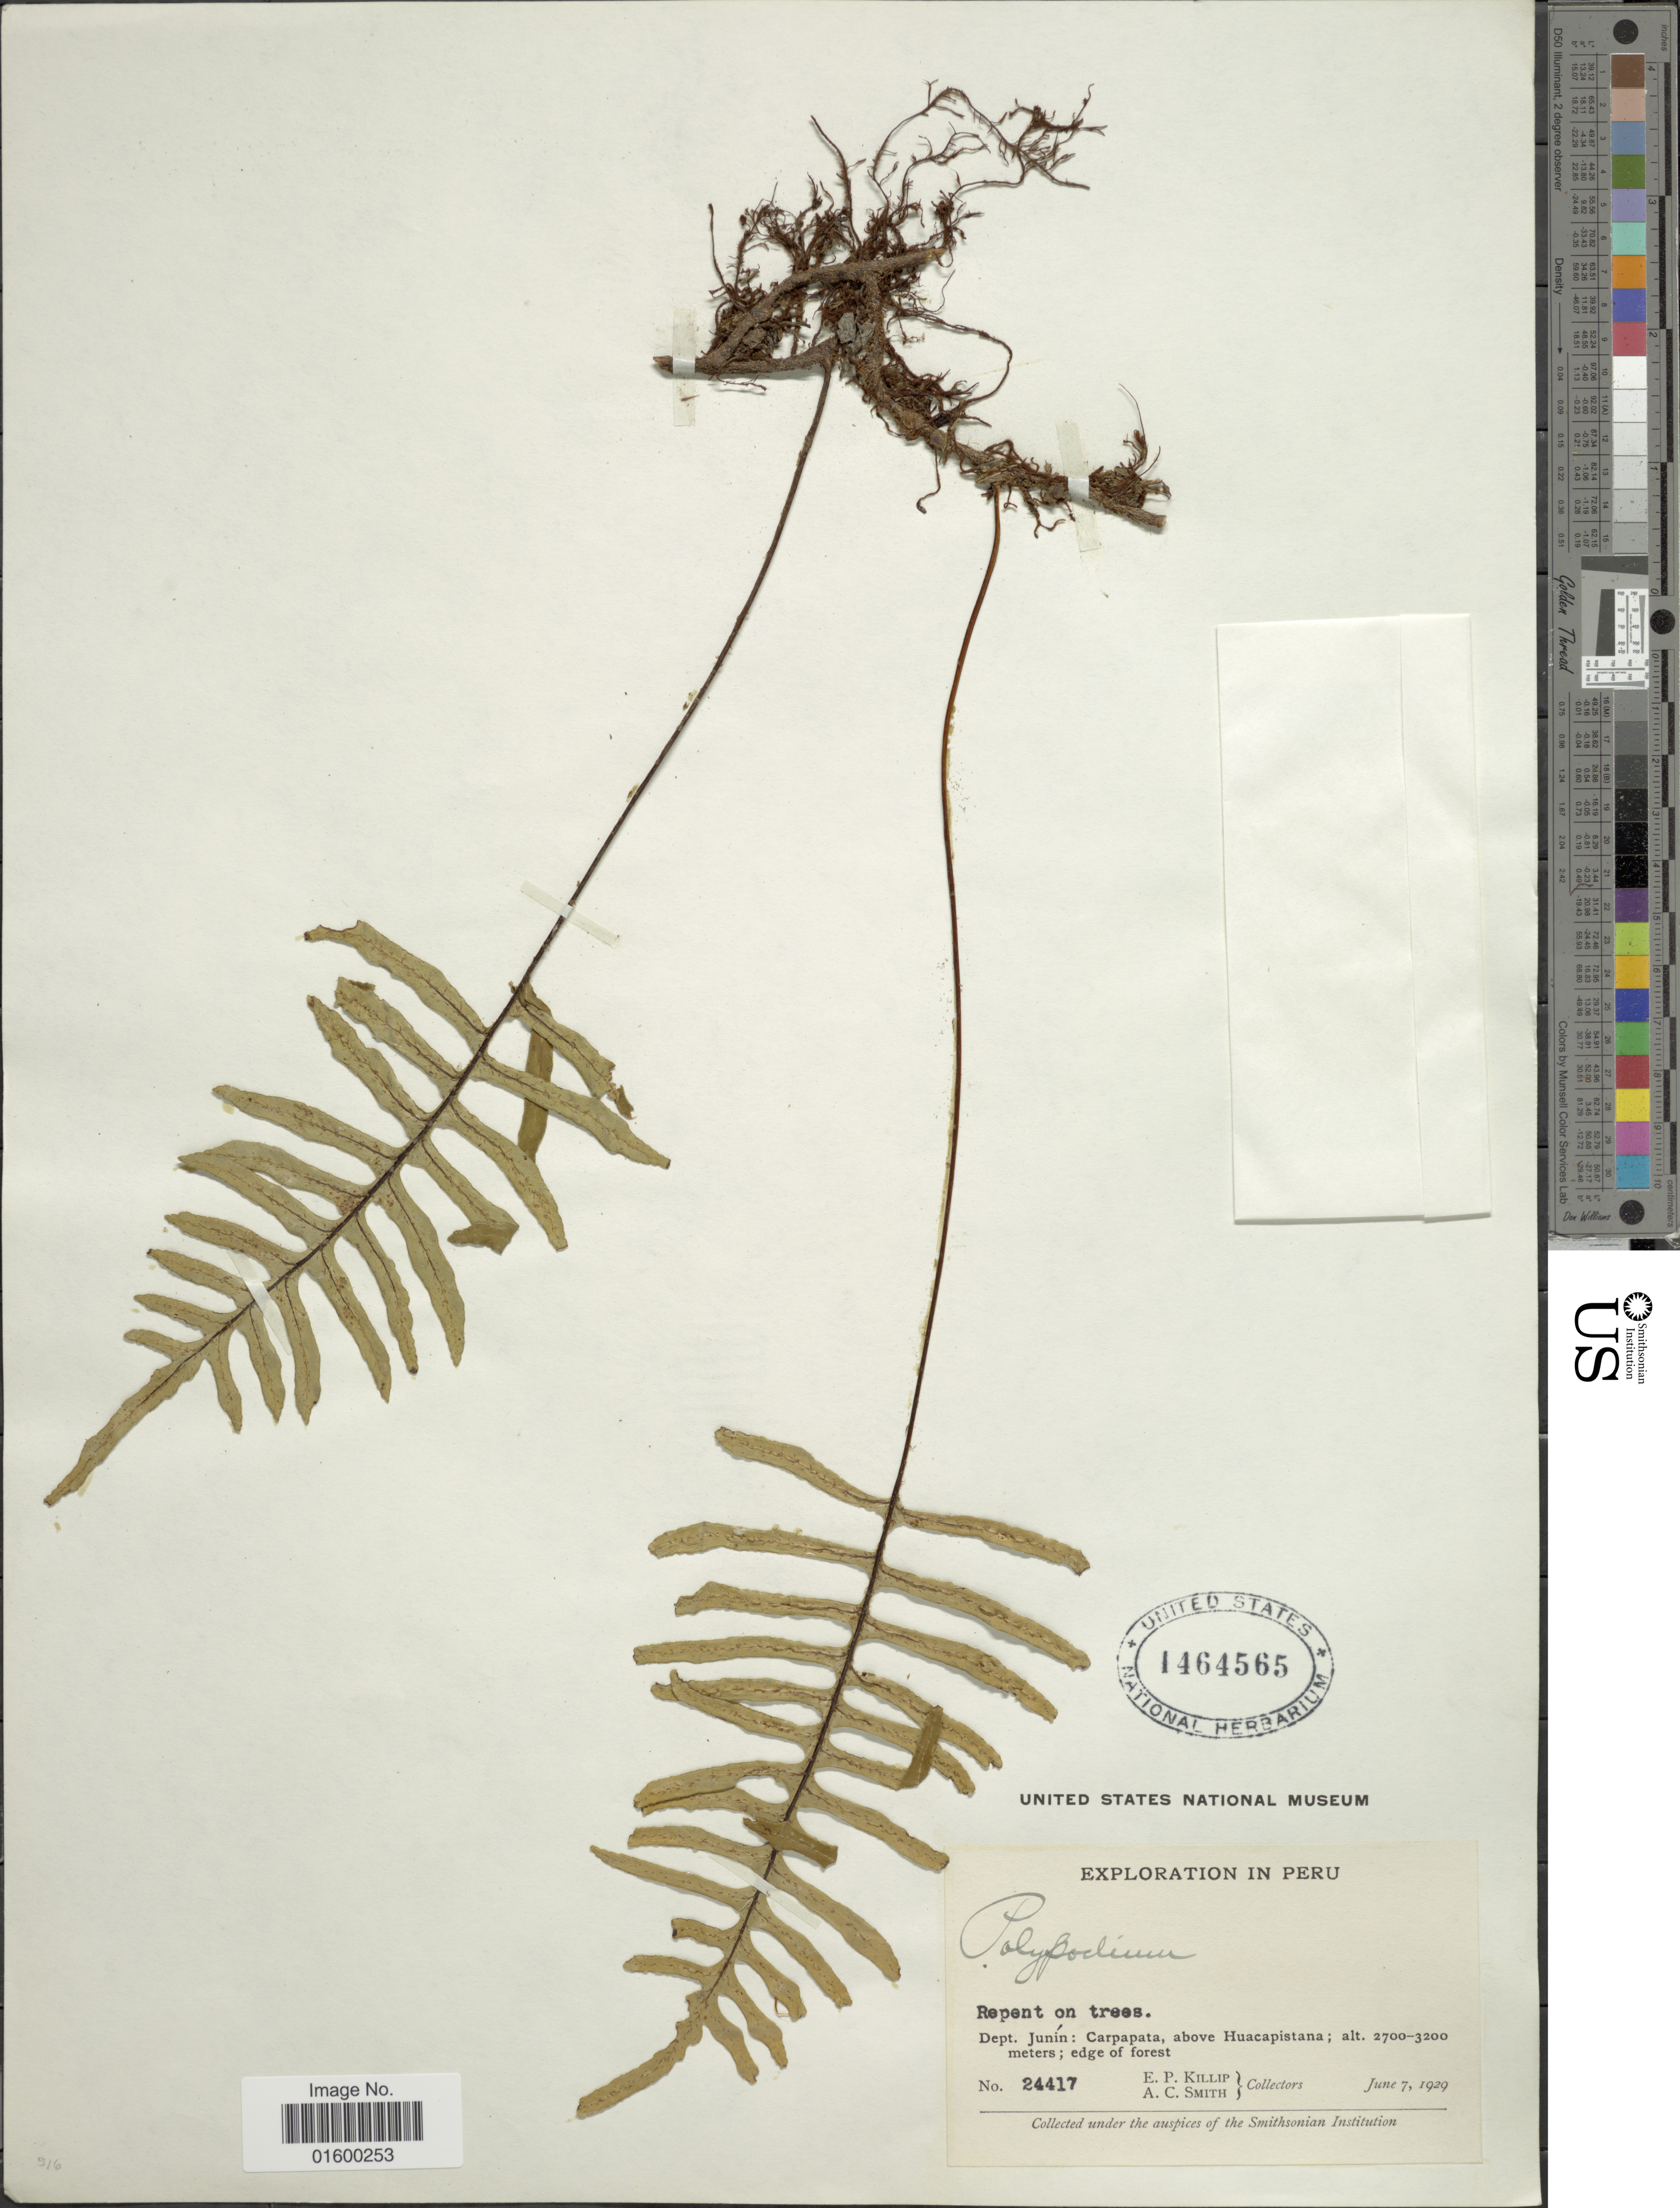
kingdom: Plantae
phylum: Tracheophyta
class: Polypodiopsida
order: Polypodiales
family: Polypodiaceae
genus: Pleopeltis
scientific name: Pleopeltis sp.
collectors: E. P. Killip & A. C. Smith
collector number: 24417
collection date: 1929-06-07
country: Peru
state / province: Junín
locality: Dept. Junin. Carpapata, above Huacapistana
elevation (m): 2700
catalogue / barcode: US 1464565